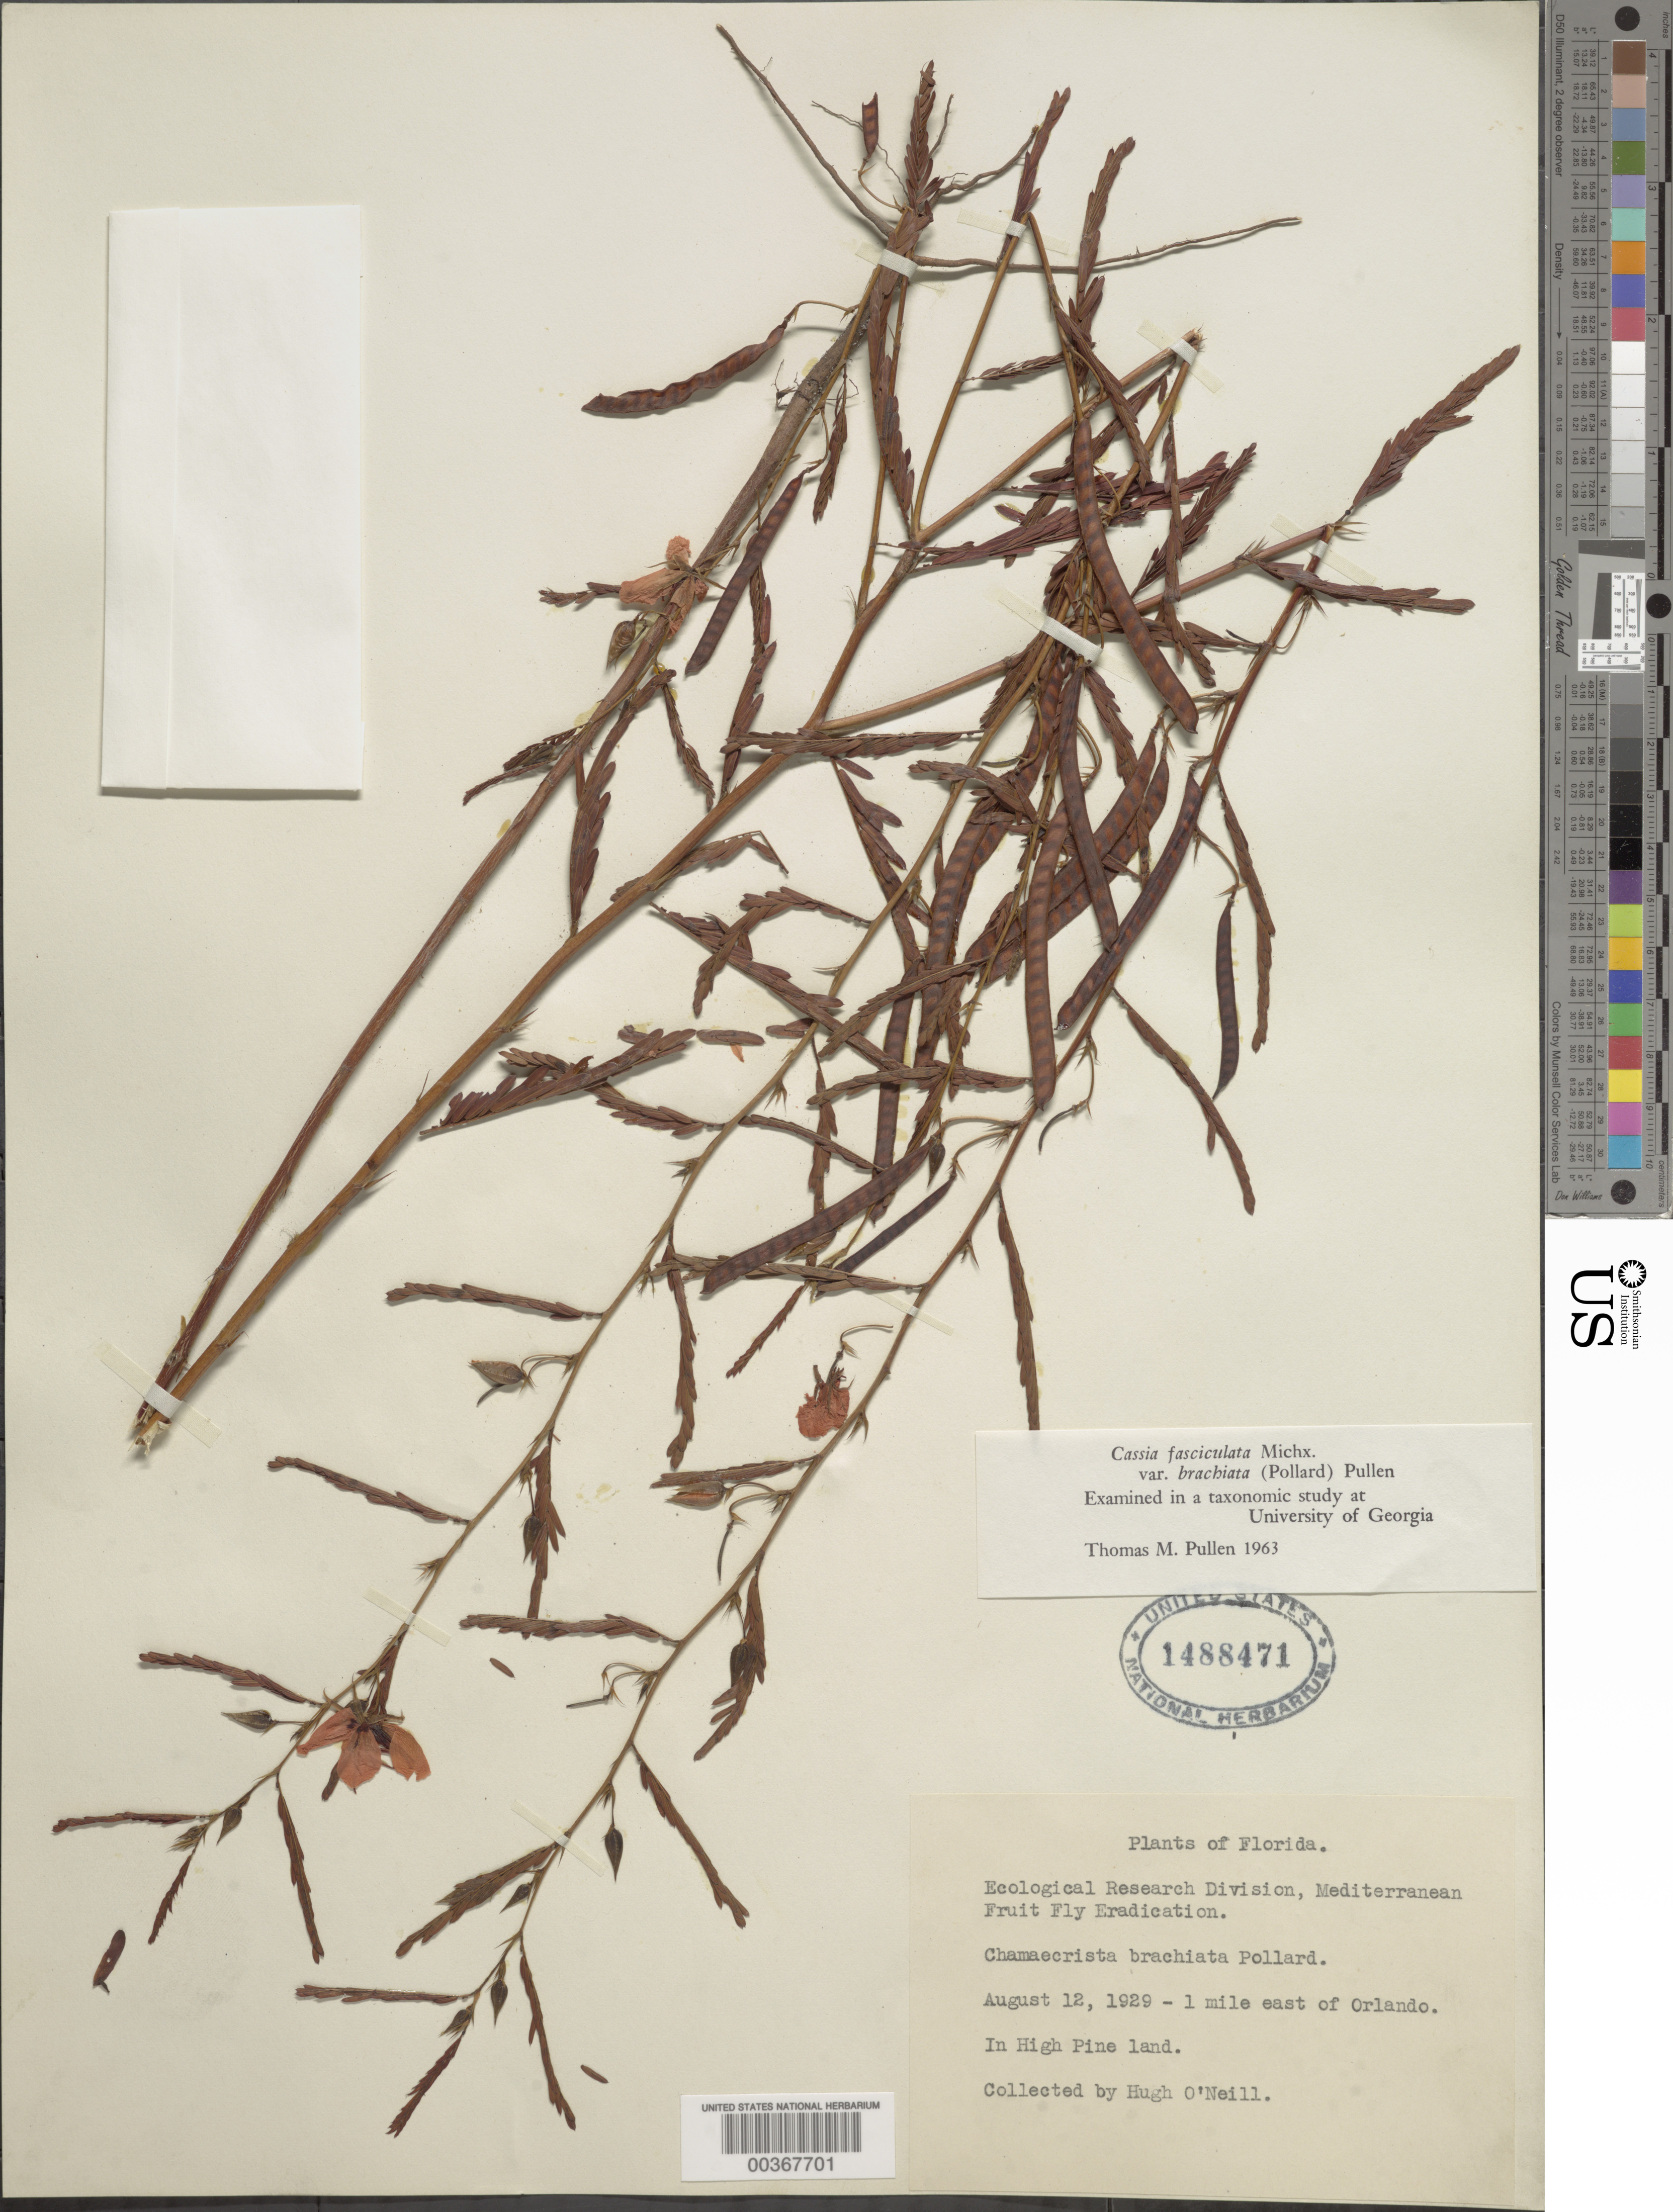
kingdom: Plantae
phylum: Tracheophyta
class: Magnoliopsida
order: Fabales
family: Fabaceae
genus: Chamaecrista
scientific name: Chamaecrista fasciculata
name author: (Michx.) Greene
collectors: H. O'Neill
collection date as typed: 12 Aug 1929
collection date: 1929-08-12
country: United States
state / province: Florida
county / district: Orange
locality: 1 mi e of orlando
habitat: In high pine land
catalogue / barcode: US 1488471